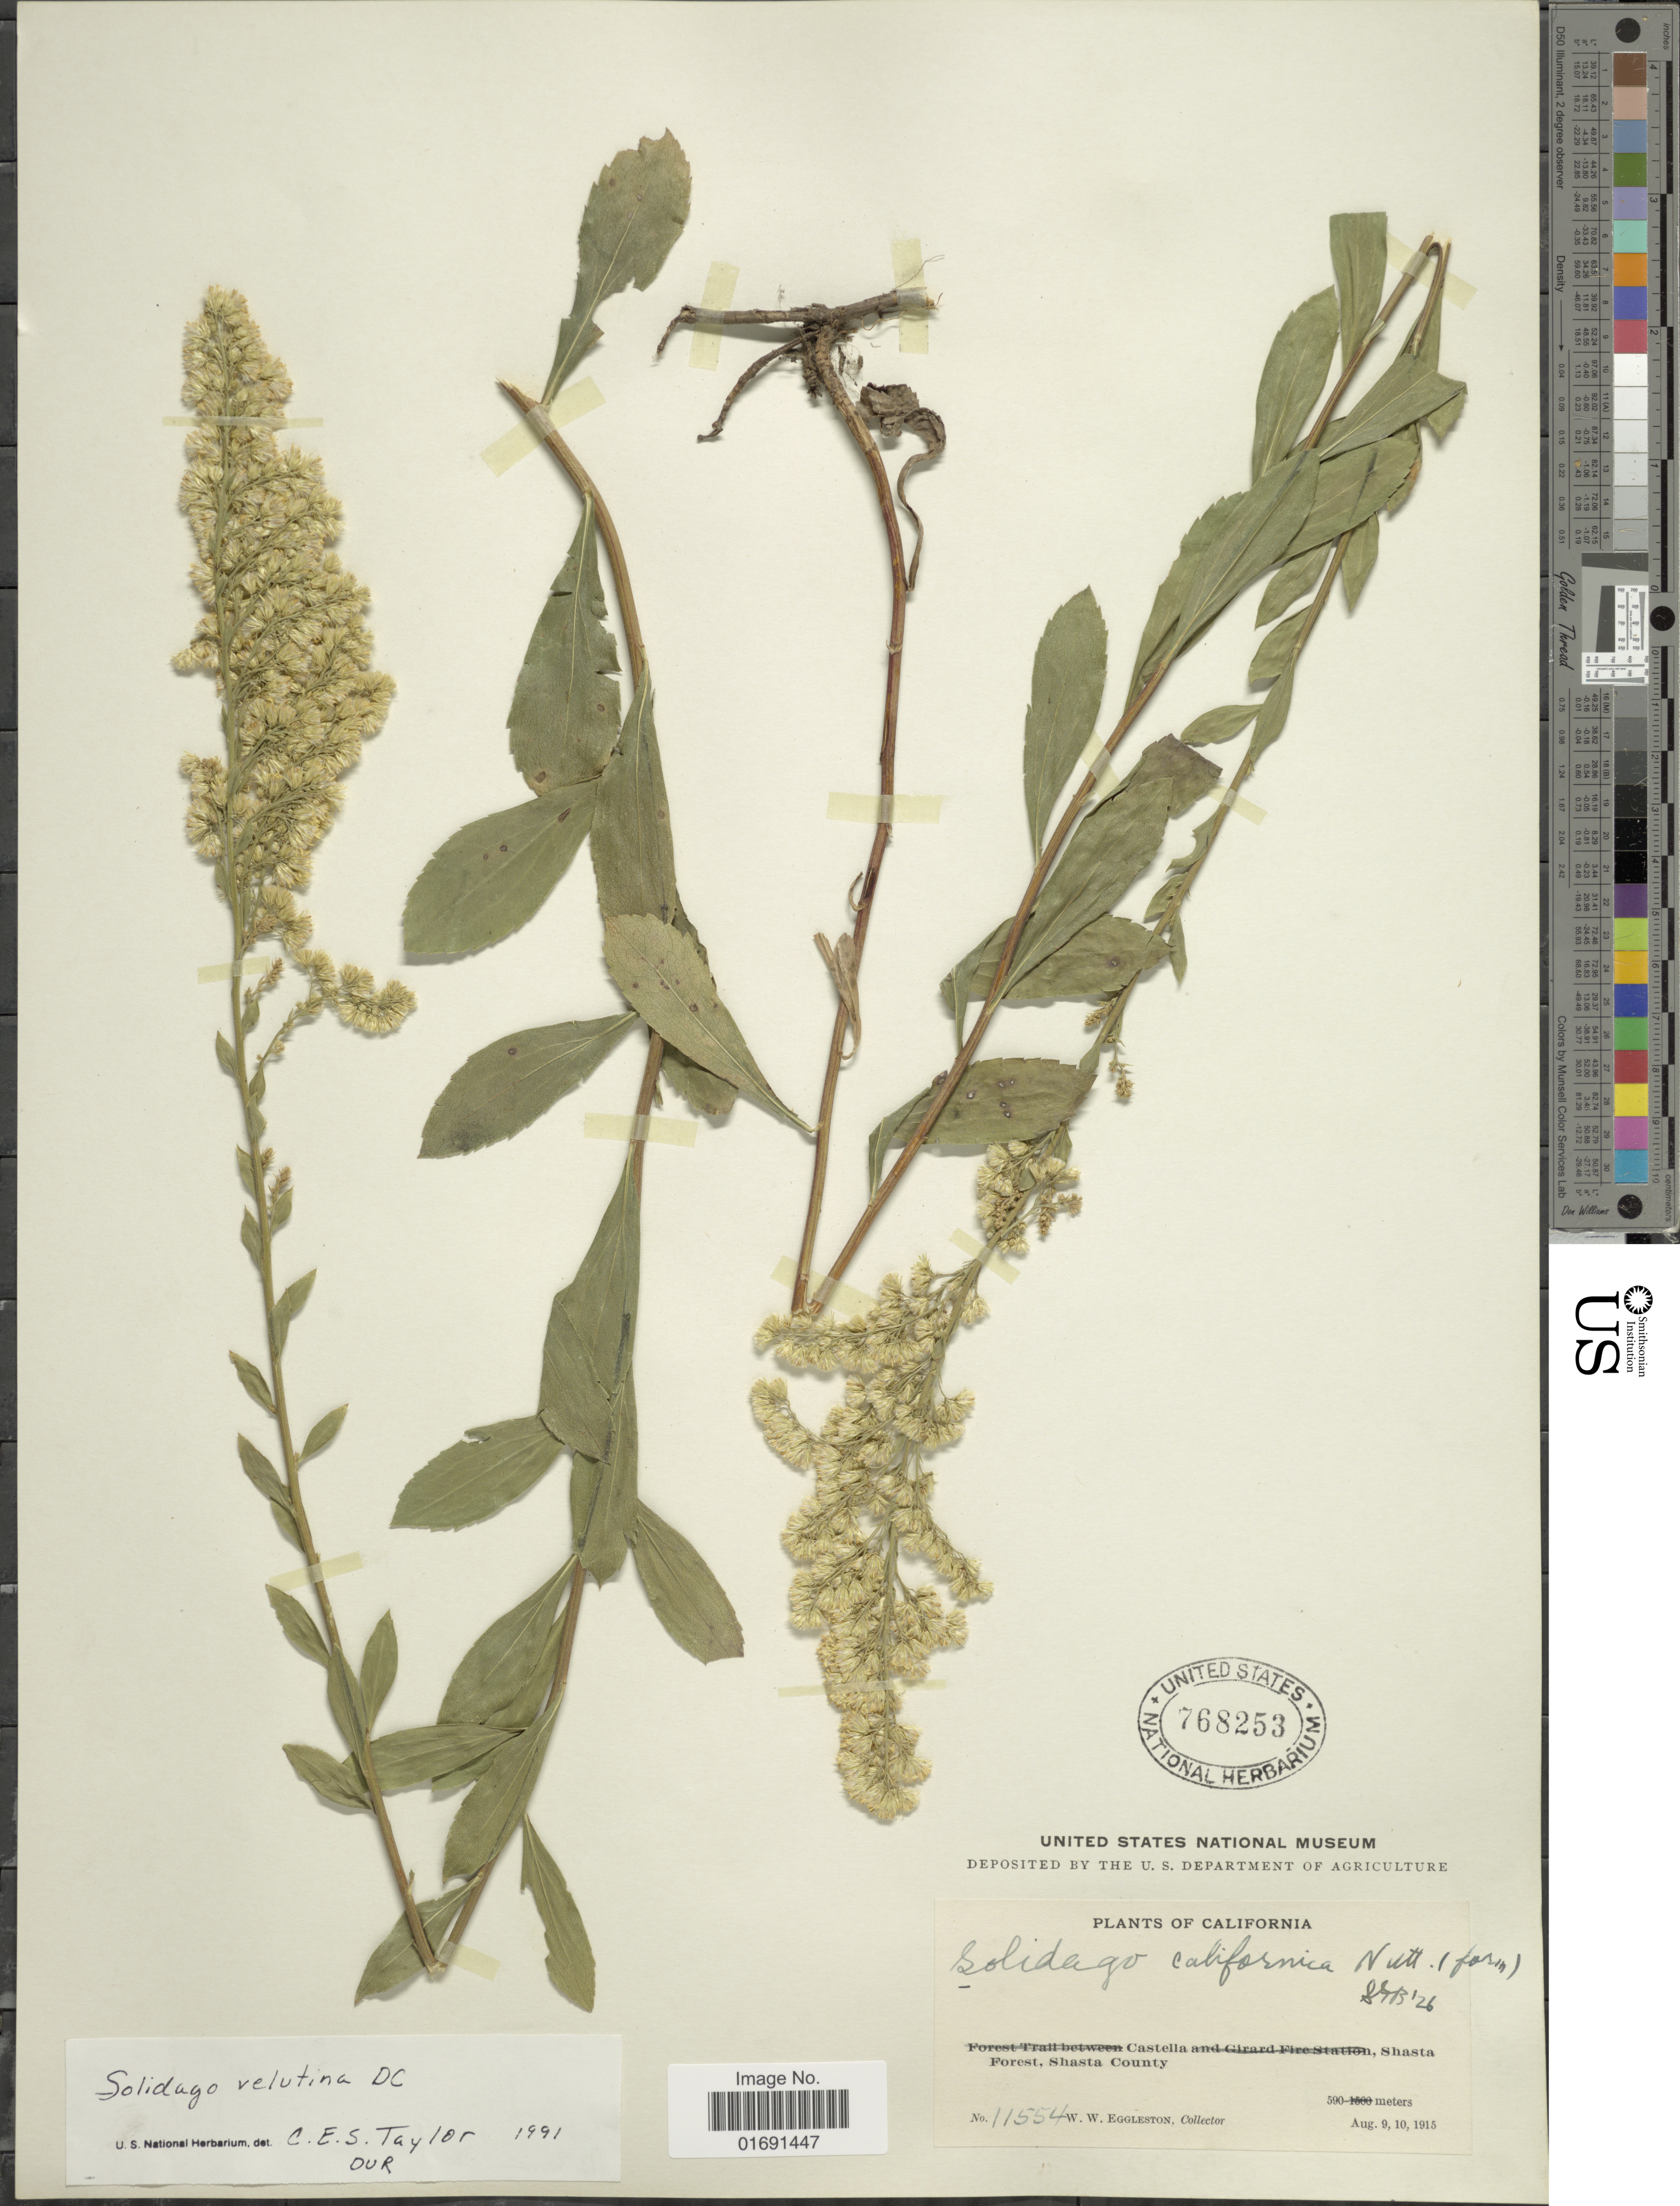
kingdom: Plantae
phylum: Tracheophyta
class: Magnoliopsida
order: Asterales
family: Asteraceae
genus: Solidago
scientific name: Solidago velutina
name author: DC.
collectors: W. W. Eggleston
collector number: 11554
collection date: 1915-08-09/1915-08-10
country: United States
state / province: California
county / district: Shasta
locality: Castella, Shasta Forest, Shasta County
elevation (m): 590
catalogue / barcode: US 768253